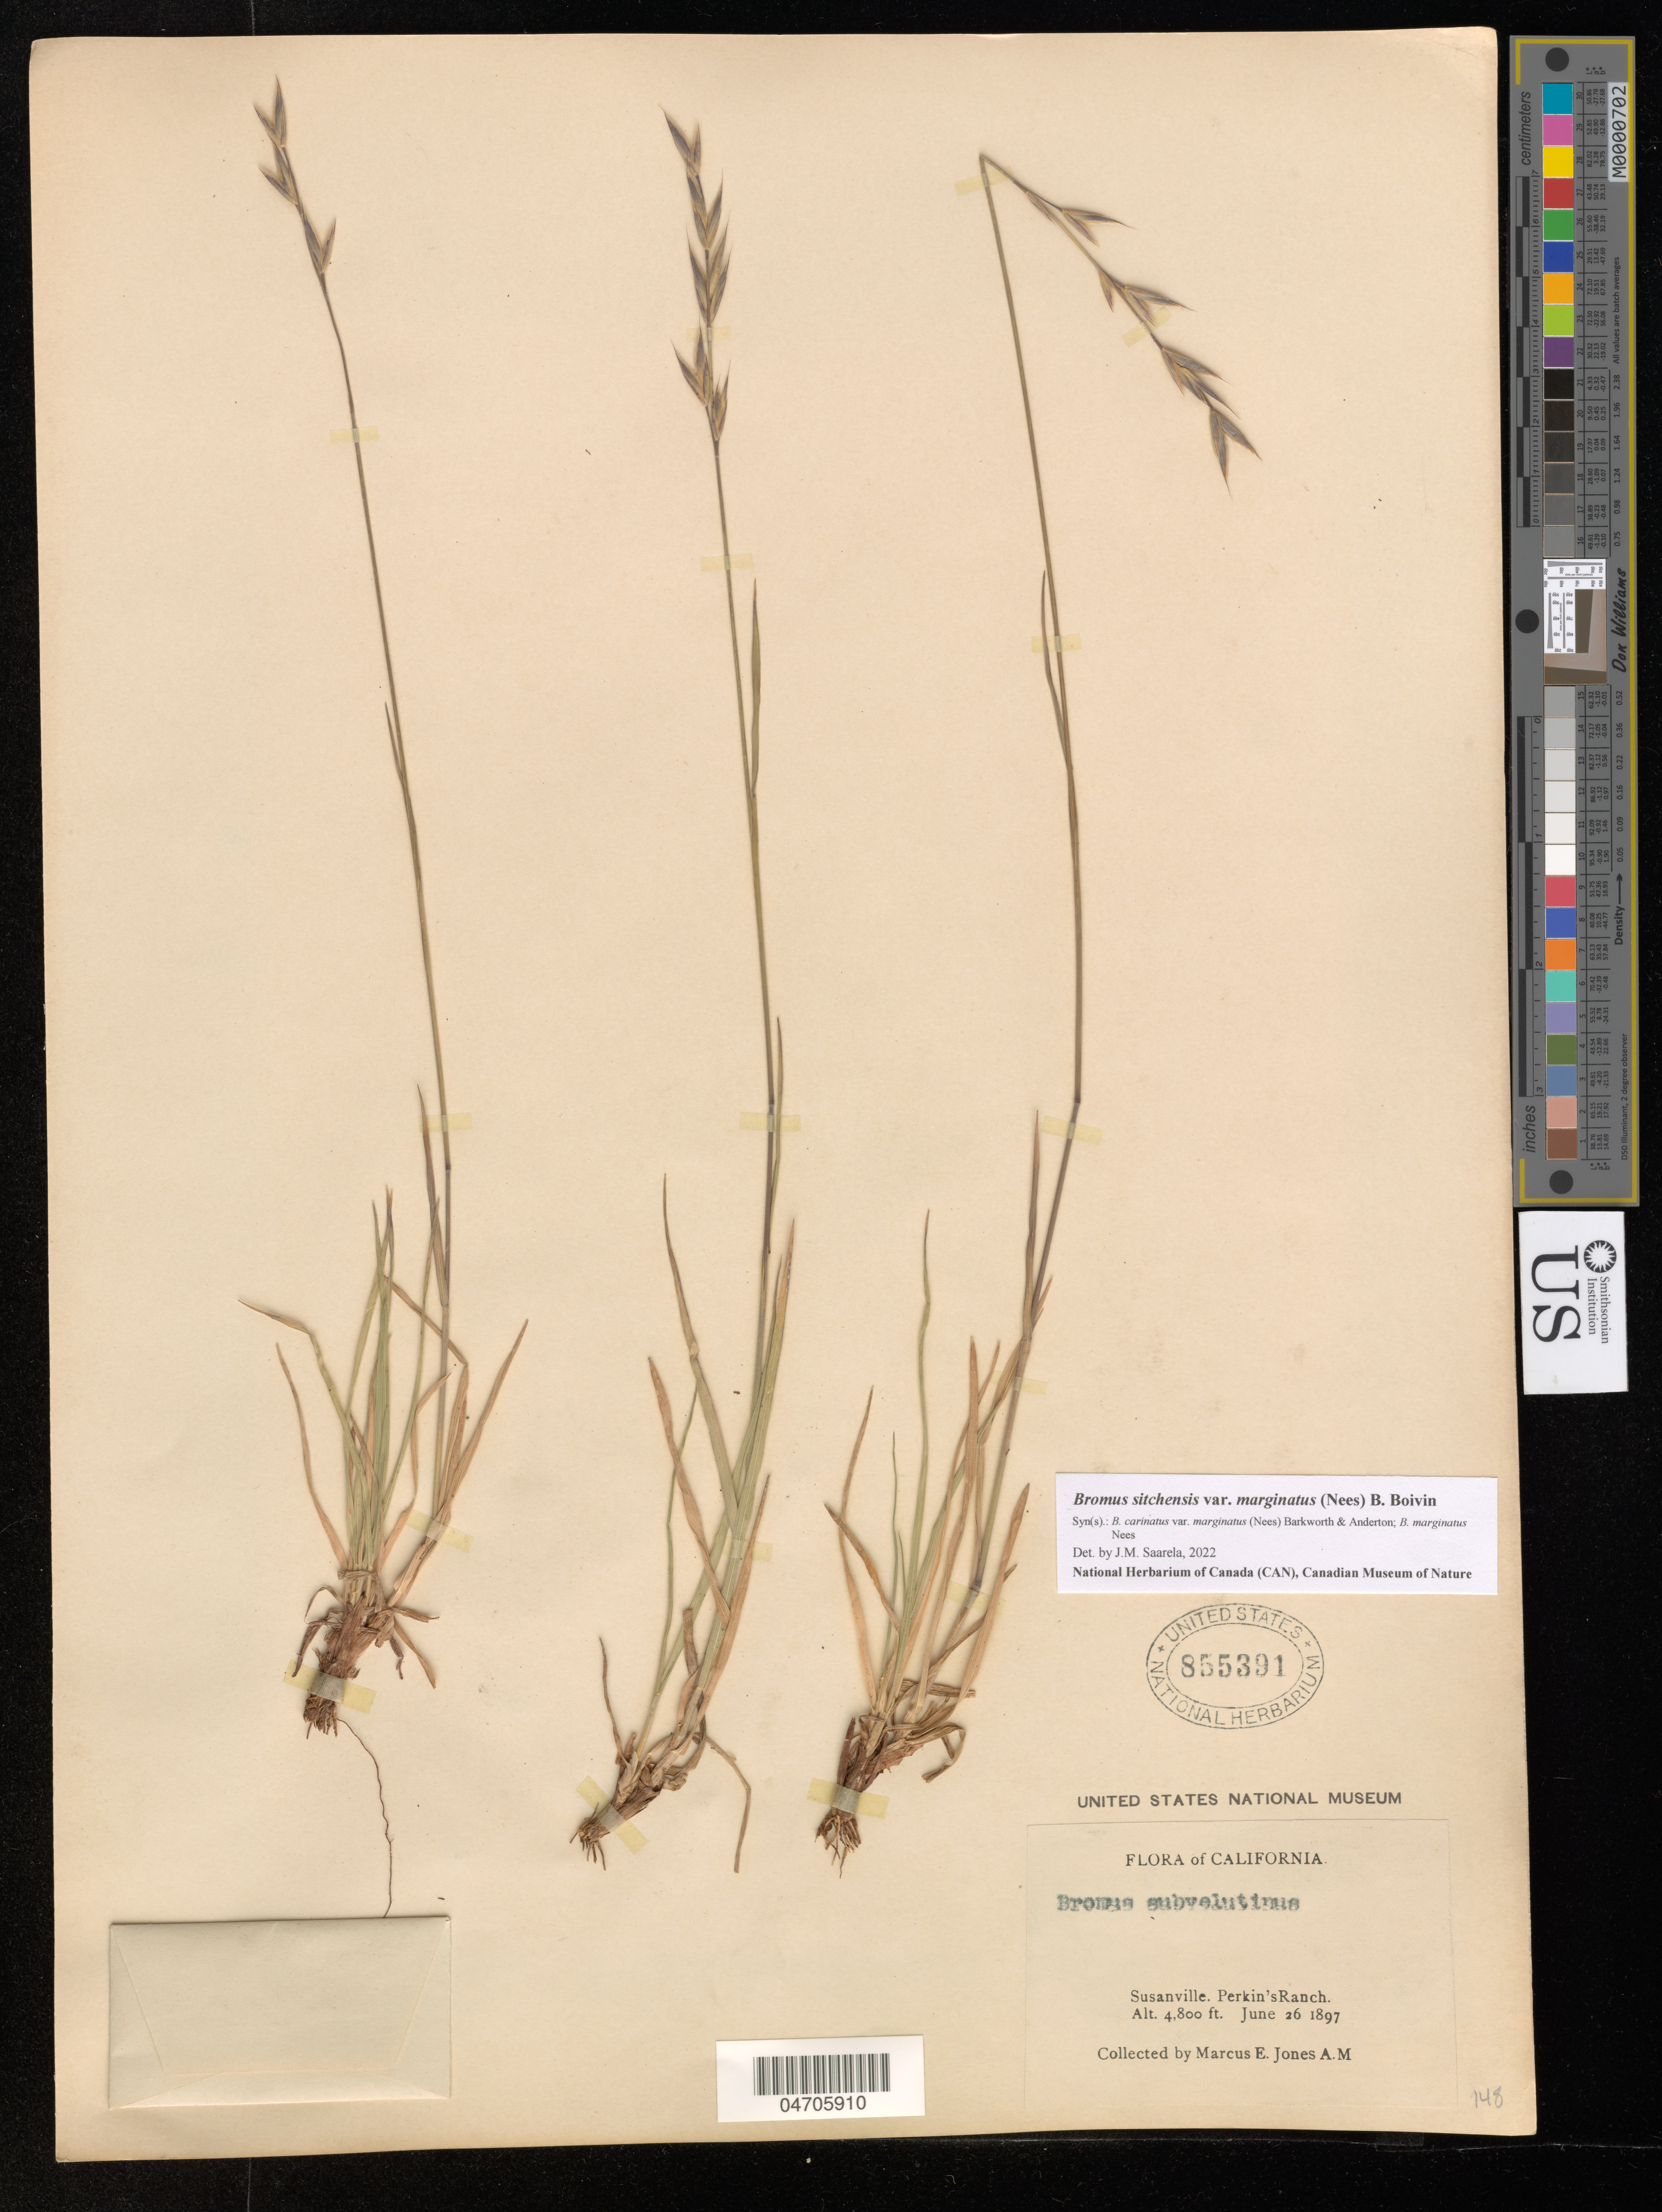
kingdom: Plantae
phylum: Tracheophyta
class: Liliopsida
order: Poales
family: Poaceae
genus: Bromus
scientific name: Bromus carinatus var. marginatus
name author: (Nees ex Steud.) Barkworth & Anderton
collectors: M. E. Jones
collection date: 1897-06-26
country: United States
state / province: California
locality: Susanville. Perkin's Ranch.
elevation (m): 1463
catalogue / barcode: US 855391